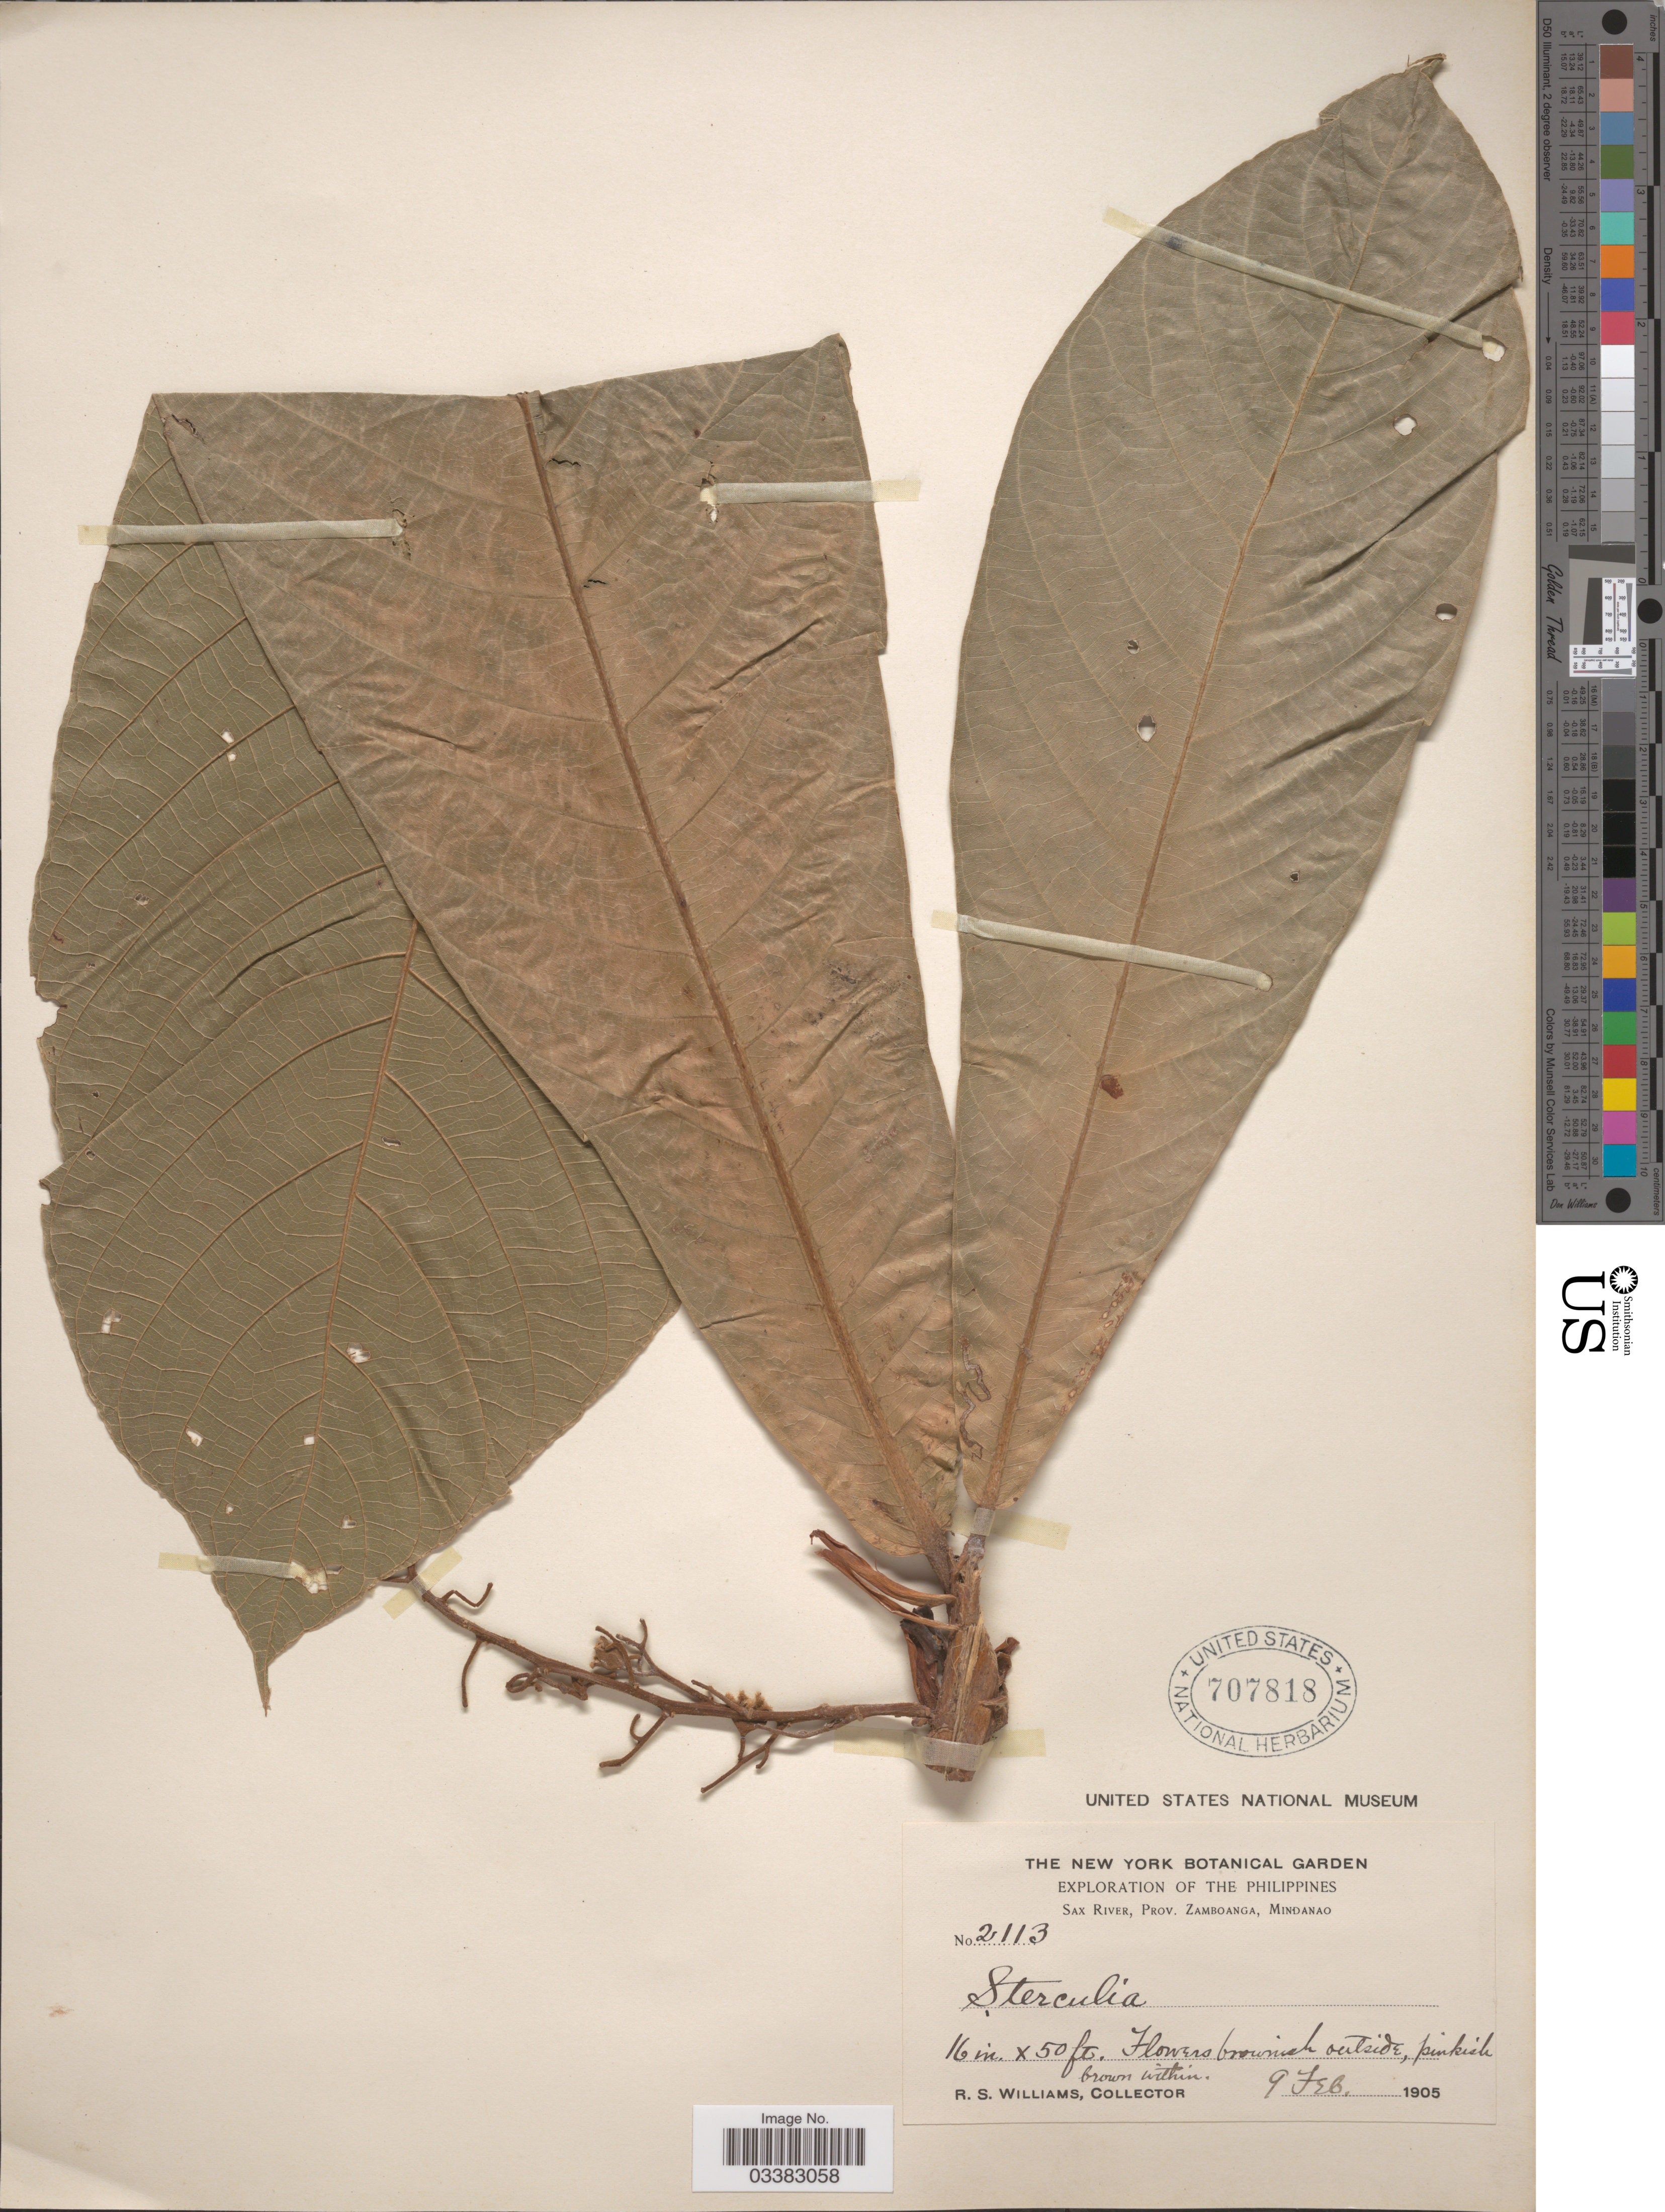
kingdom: Plantae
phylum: Tracheophyta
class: Magnoliopsida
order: Malvales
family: Malvaceae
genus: Sterculia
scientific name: Sterculia spatulata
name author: Warb.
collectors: R. S. Williams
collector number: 2113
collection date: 1905-02-09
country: Philippines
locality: Sax River, Prov. Zamboanga, Mindanao.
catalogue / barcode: US 707818